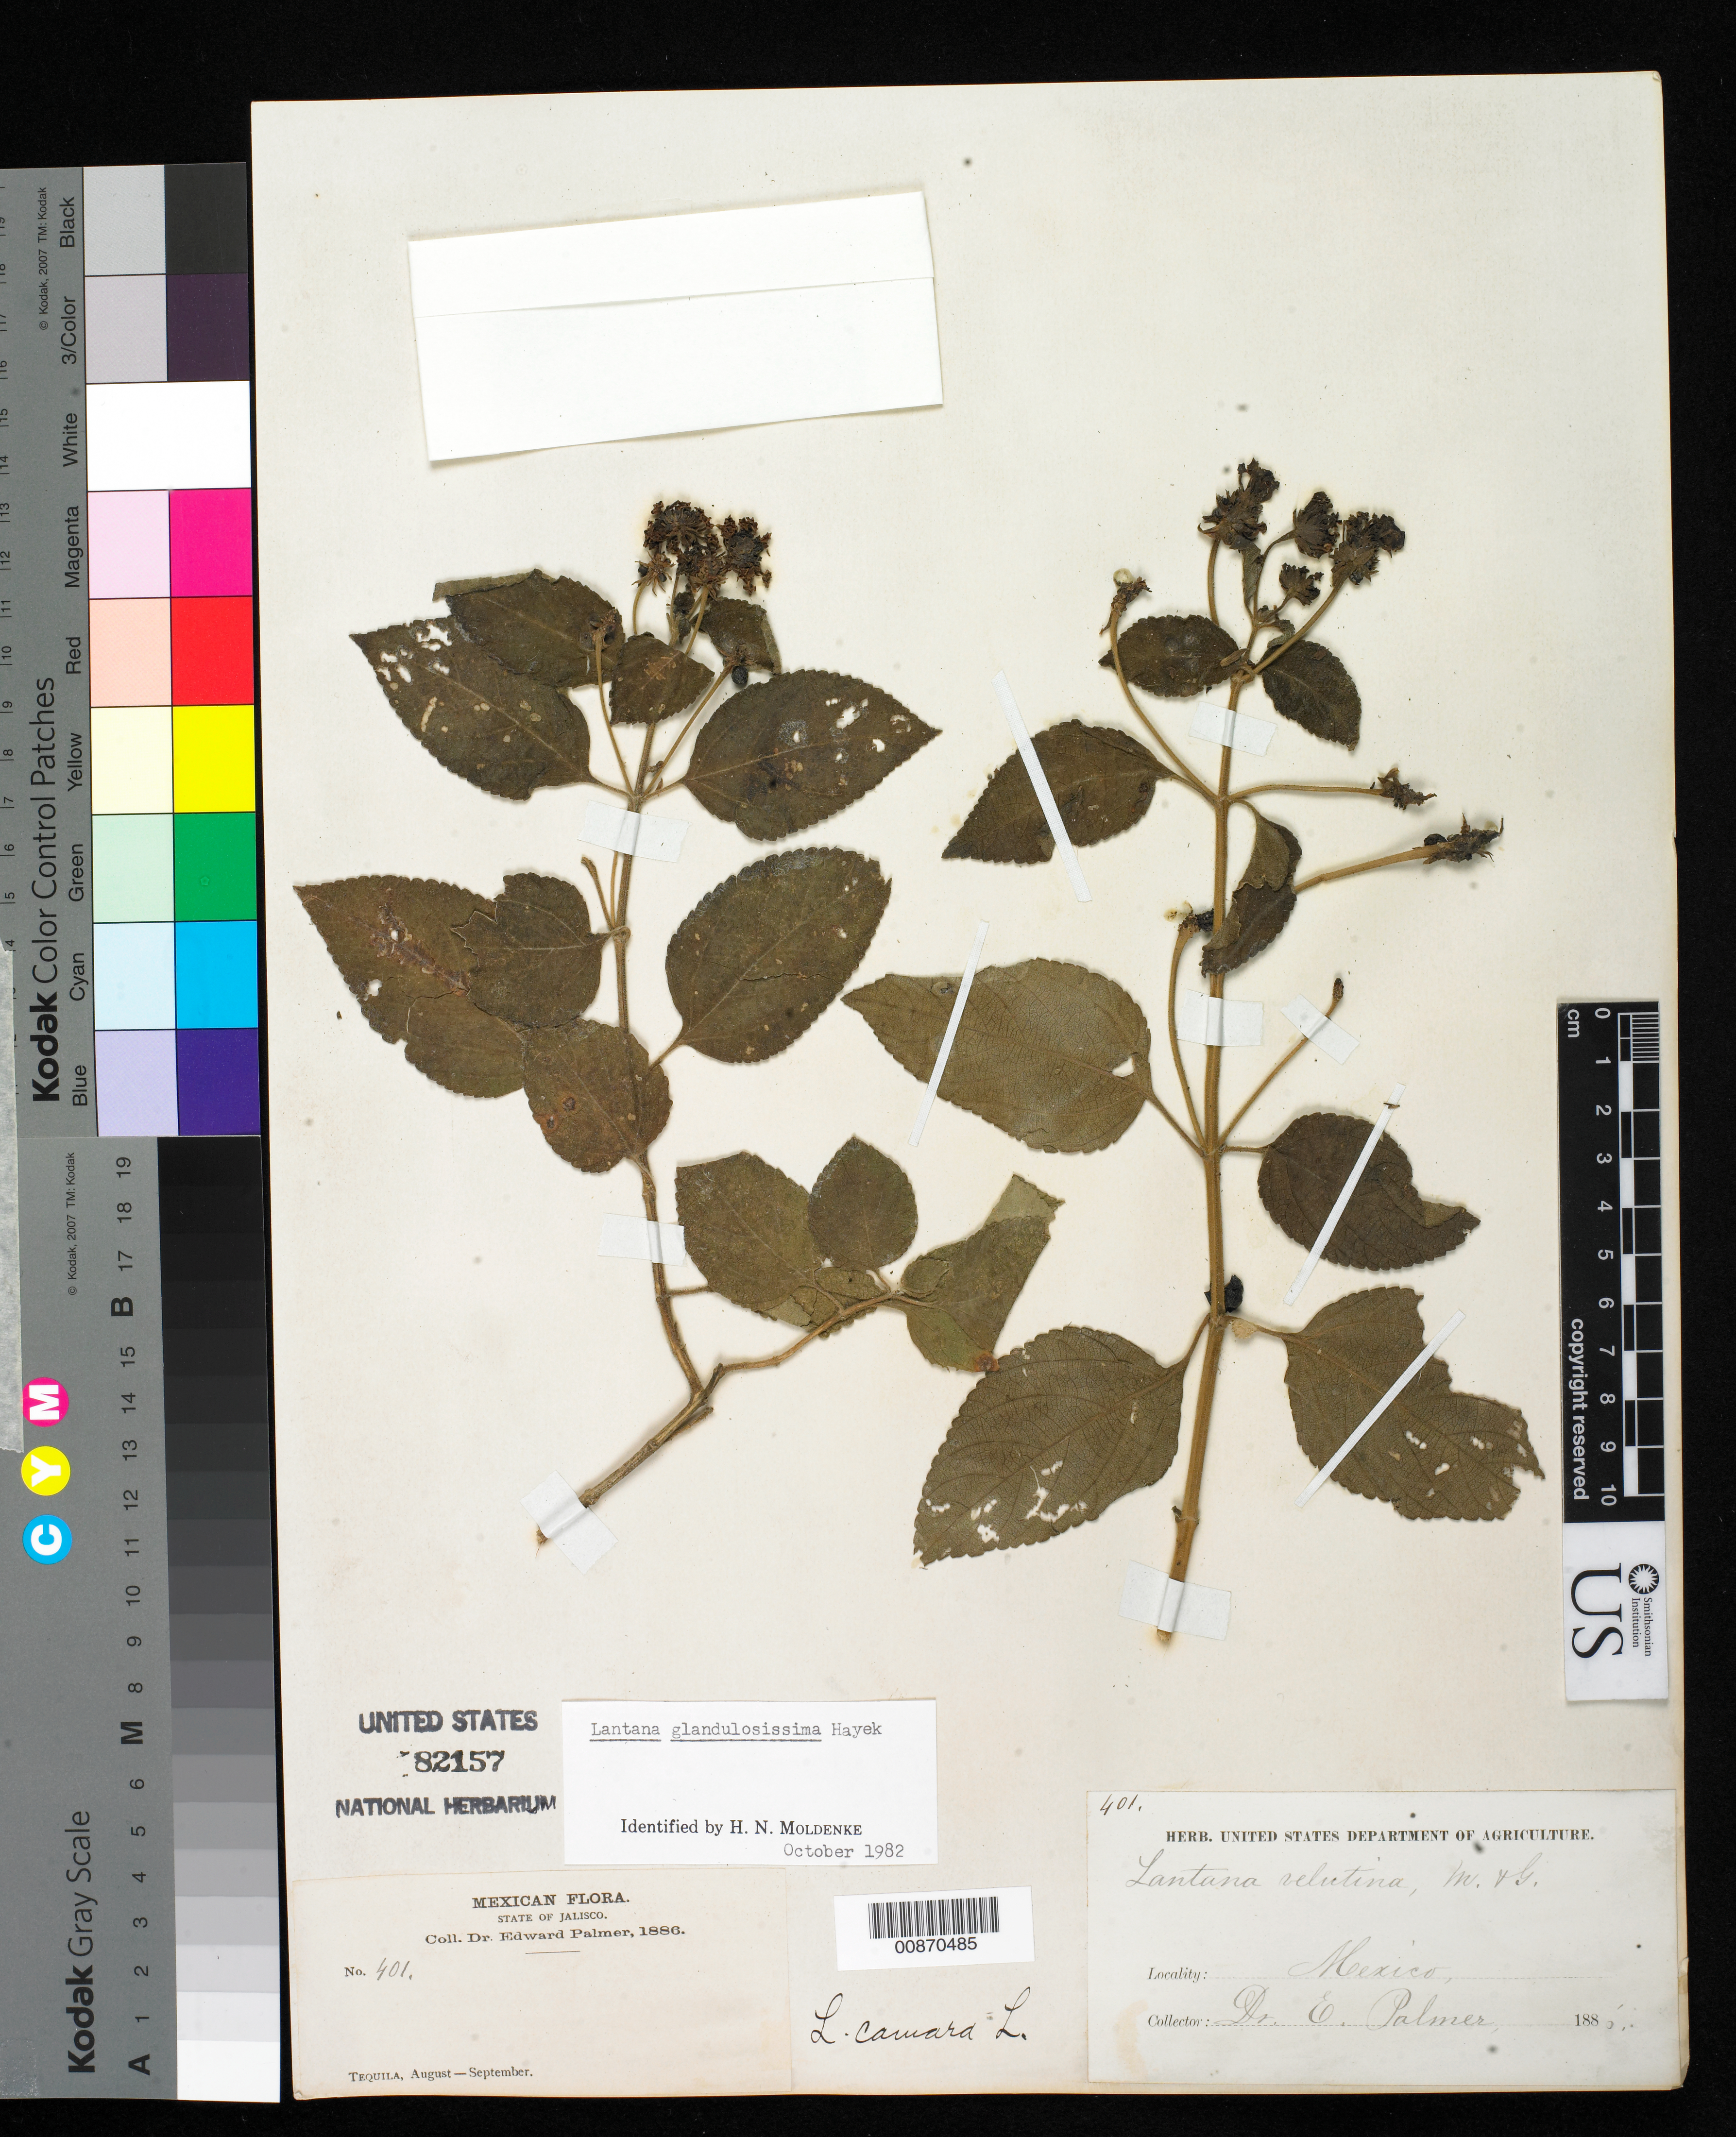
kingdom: Plantae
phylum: Tracheophyta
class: Magnoliopsida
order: Lamiales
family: Verbenaceae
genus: Lantana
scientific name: Lantana glandulosissima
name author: Hayek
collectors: E. Palmer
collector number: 401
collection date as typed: Aug 1886 to -- Sep 1886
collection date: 1886-08/1886-09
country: Mexico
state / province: Jalisco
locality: Tequila, Jalisco.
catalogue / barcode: US 82157